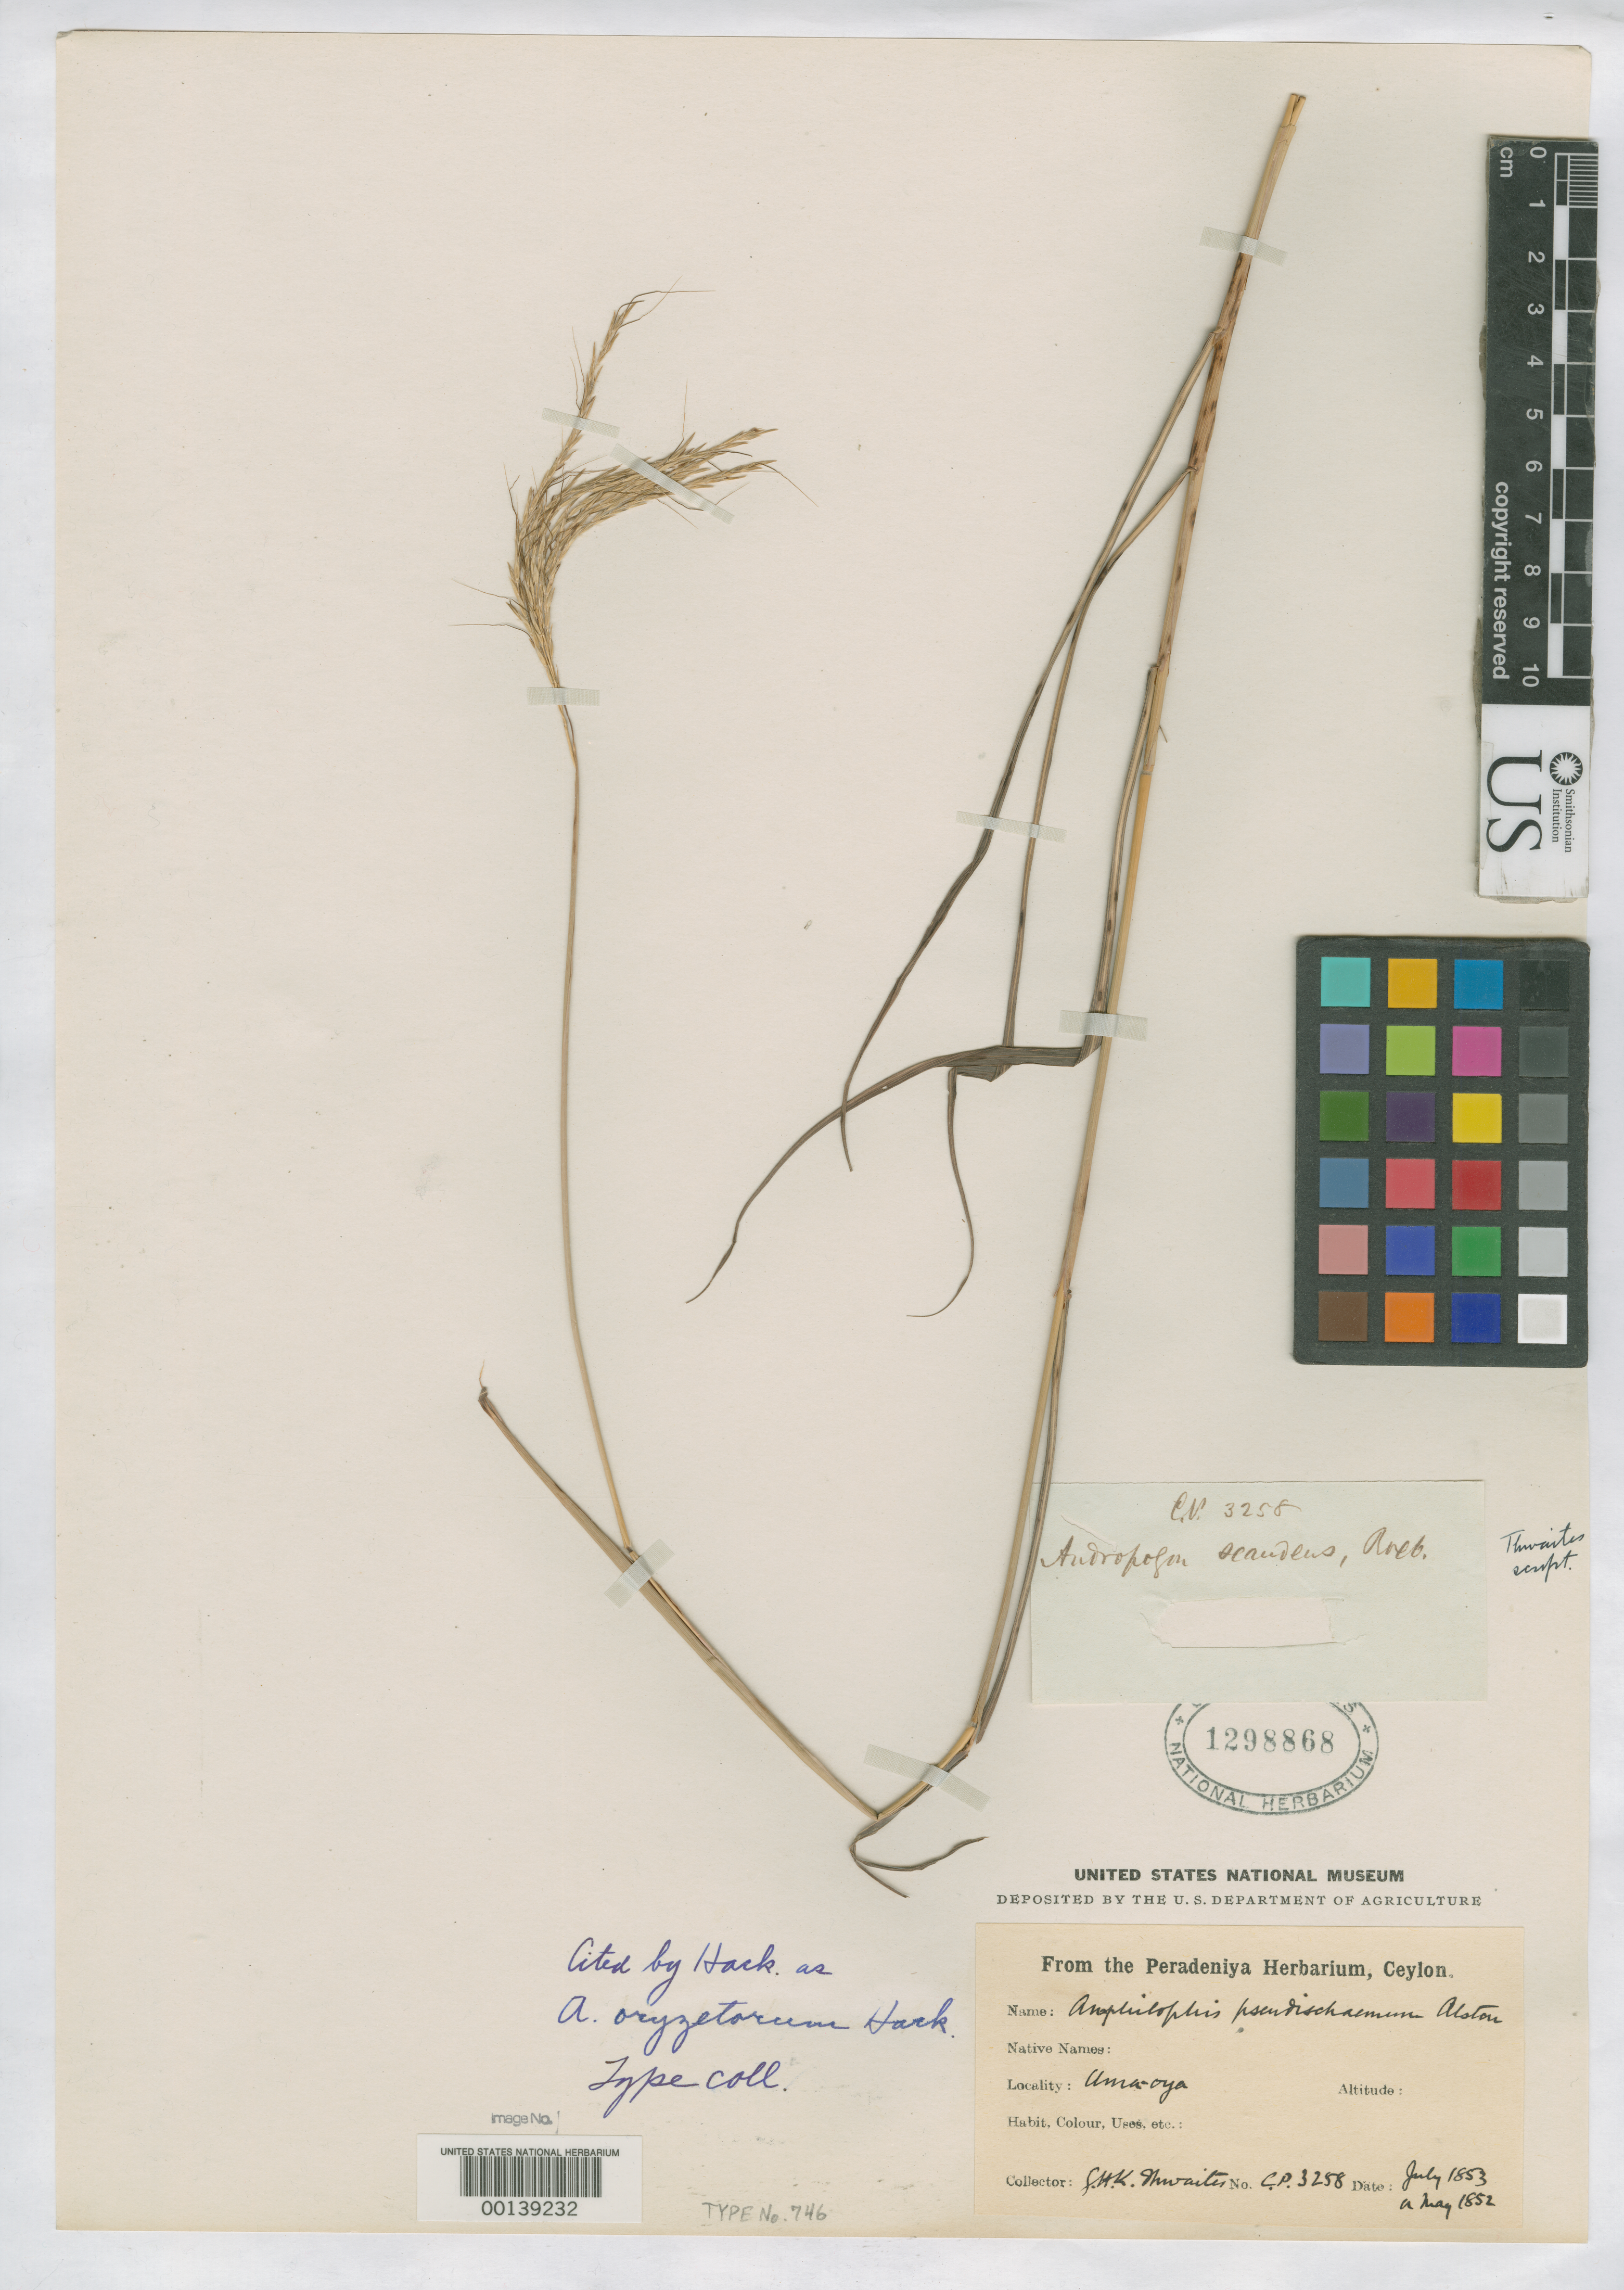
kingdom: Plantae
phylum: Tracheophyta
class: Liliopsida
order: Poales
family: Poaceae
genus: Andropogon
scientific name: Andropogon oryzetorum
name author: Hack. in A. DC.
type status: Isotype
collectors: G. H. K. Thwaites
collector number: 3258 c.p.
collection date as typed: May 1852 or -- Jul 1853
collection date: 1852-05 or 1853-07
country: Sri Lanka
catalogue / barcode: US 1298868